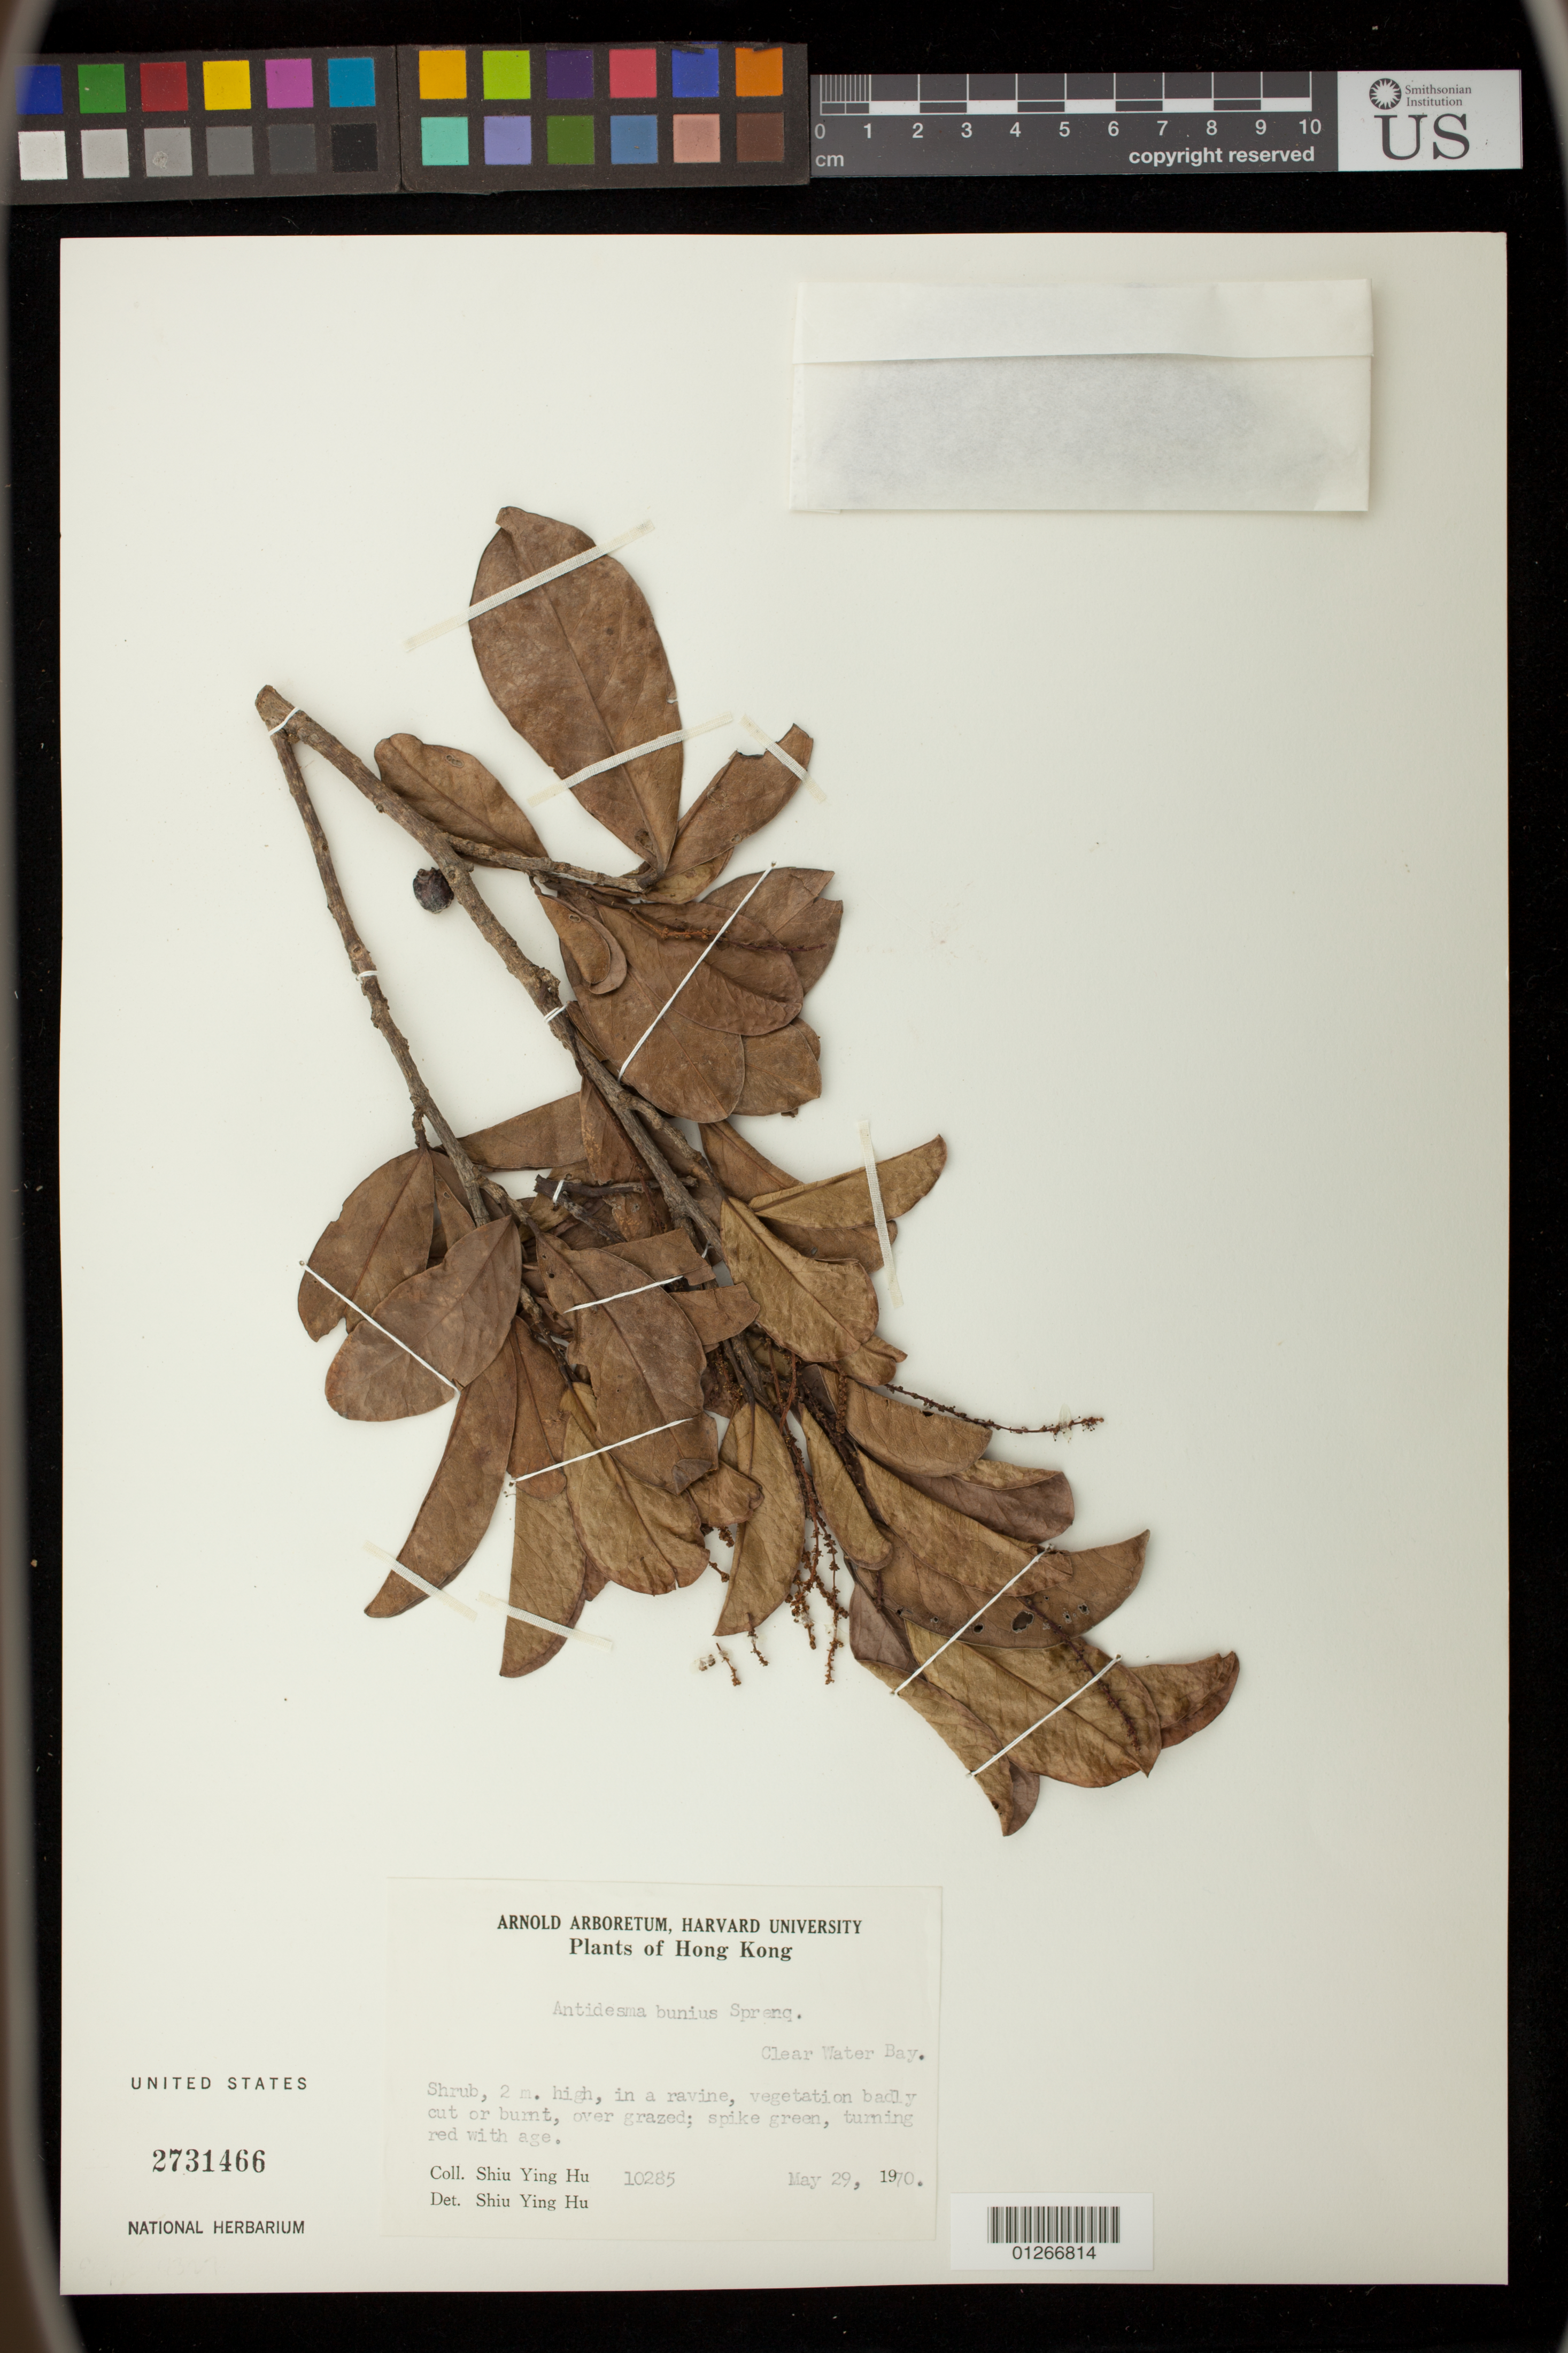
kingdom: Plantae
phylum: Tracheophyta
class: Magnoliopsida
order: Malpighiales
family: Phyllanthaceae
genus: Antidesma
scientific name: Antidesma bunius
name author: (L.) Spreng.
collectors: S. Y. Hu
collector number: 10285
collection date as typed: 29 May 1970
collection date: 1970-05-29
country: China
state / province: Hong Kong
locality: Clear Water Bay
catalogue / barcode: US 2731466